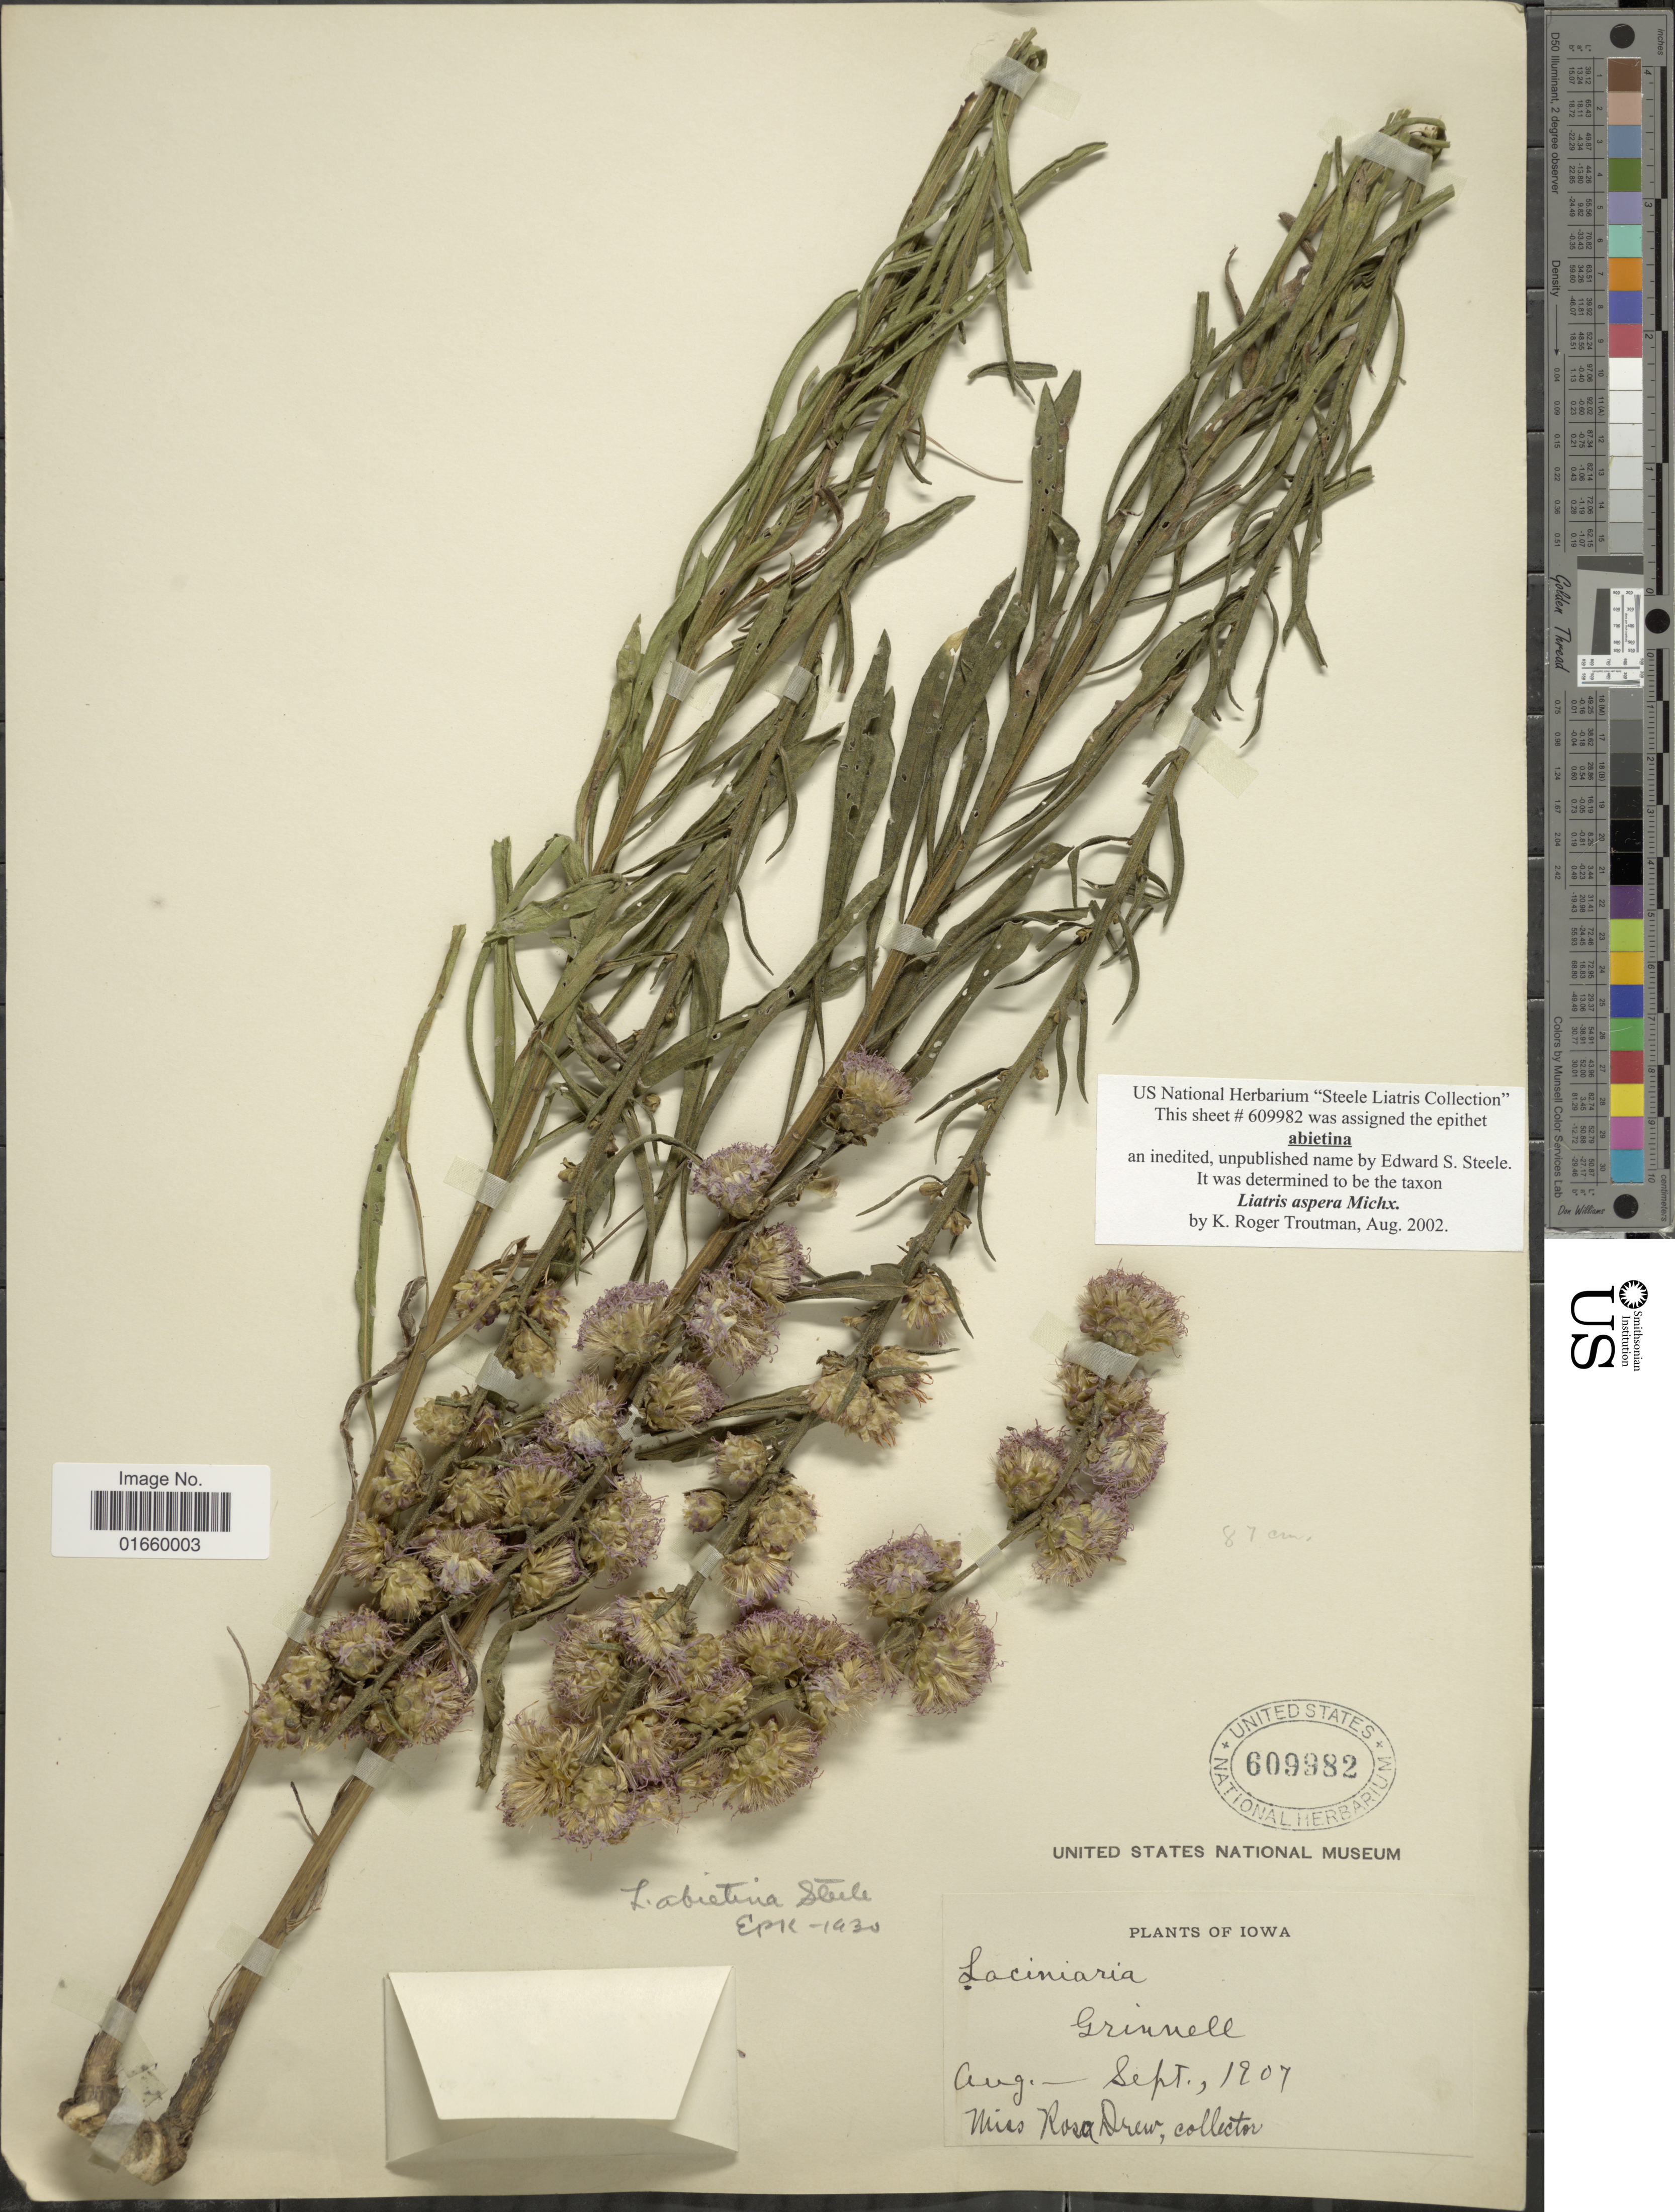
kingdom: Plantae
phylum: Tracheophyta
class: Magnoliopsida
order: Asterales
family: Asteraceae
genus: Liatris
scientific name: Liatris aspera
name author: Michx.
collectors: R. Drew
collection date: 1907-08/1907-09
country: United States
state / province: Iowa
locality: Grinnell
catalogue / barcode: US 609982